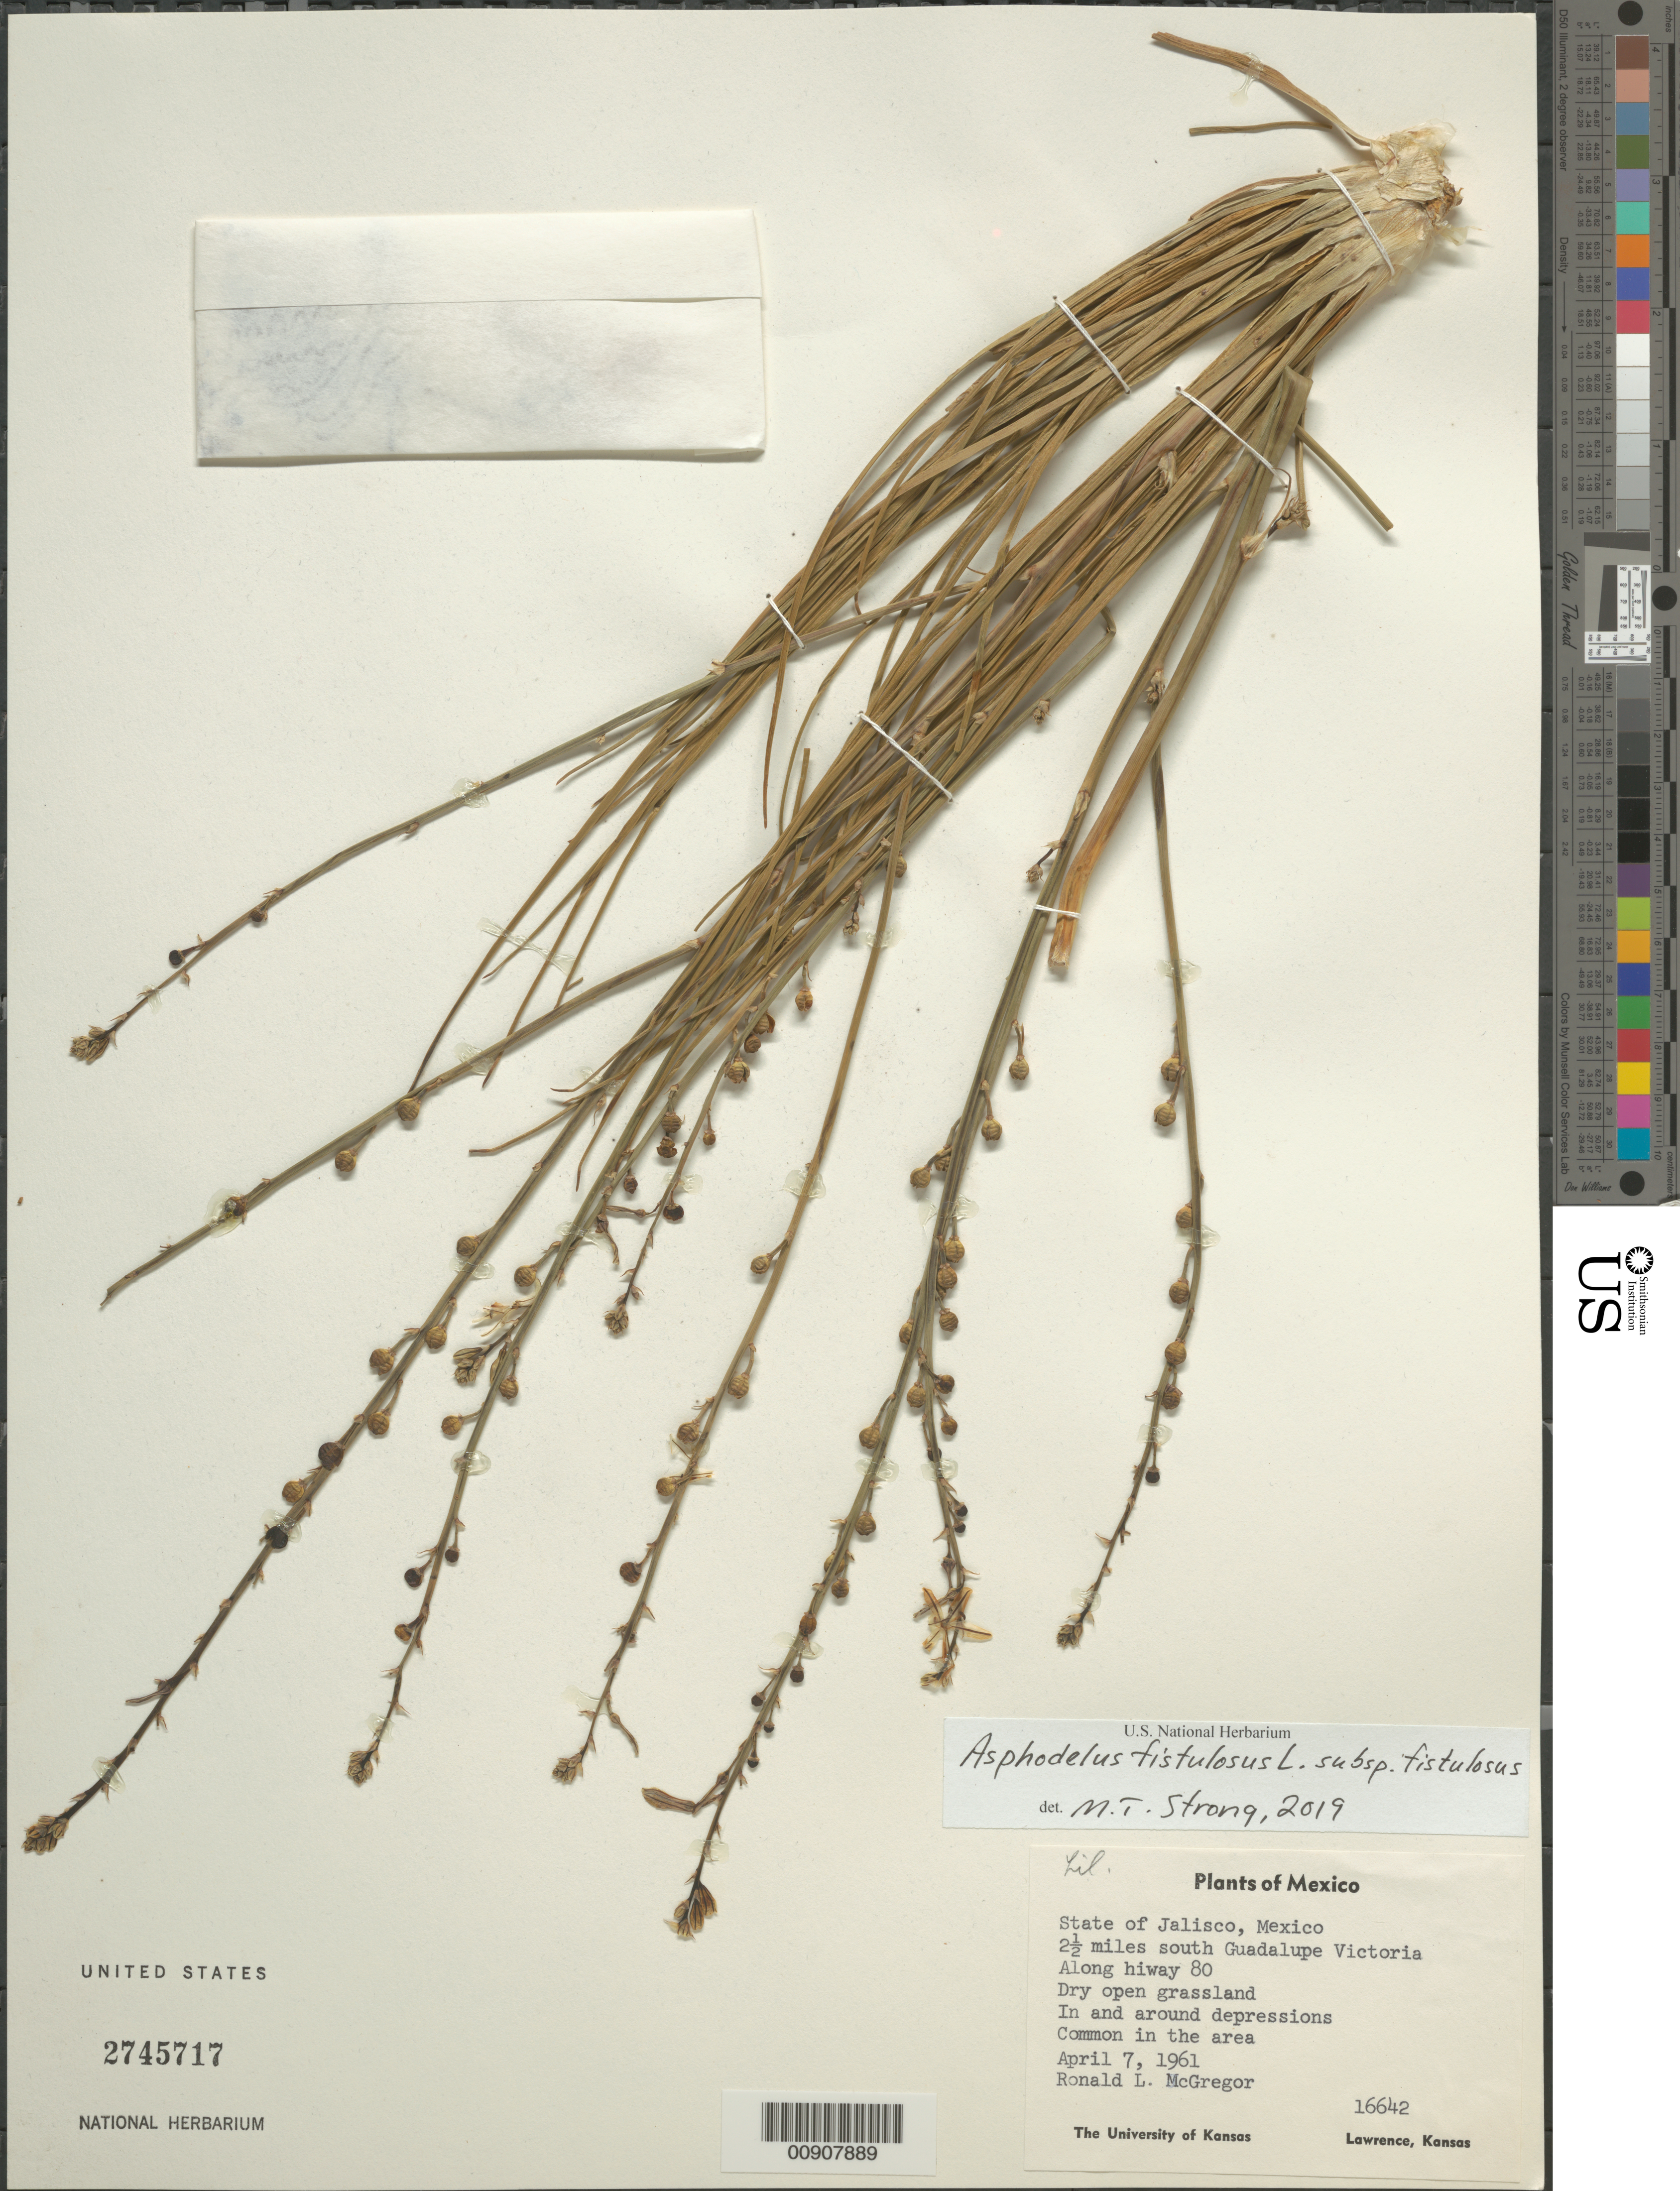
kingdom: Plantae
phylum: Tracheophyta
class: Liliopsida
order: Asparagales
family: Asphodelaceae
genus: Asphodelus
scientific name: Asphodelus fistulosus L. subsp. fistulosus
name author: L.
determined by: Strong, Mark T., (BOT), Smithsonian Institution - National Museum of Natural History (UNITED STATES)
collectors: R. McGregor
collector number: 16642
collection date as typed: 07 Apr 1961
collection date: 1961-04-07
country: Mexico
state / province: Jalisco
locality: State of Jalisco: 2½ miles south Guadalupe Victoria along hwy 80.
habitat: Dry open grassland. In and around depressions.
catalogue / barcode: US 2745717